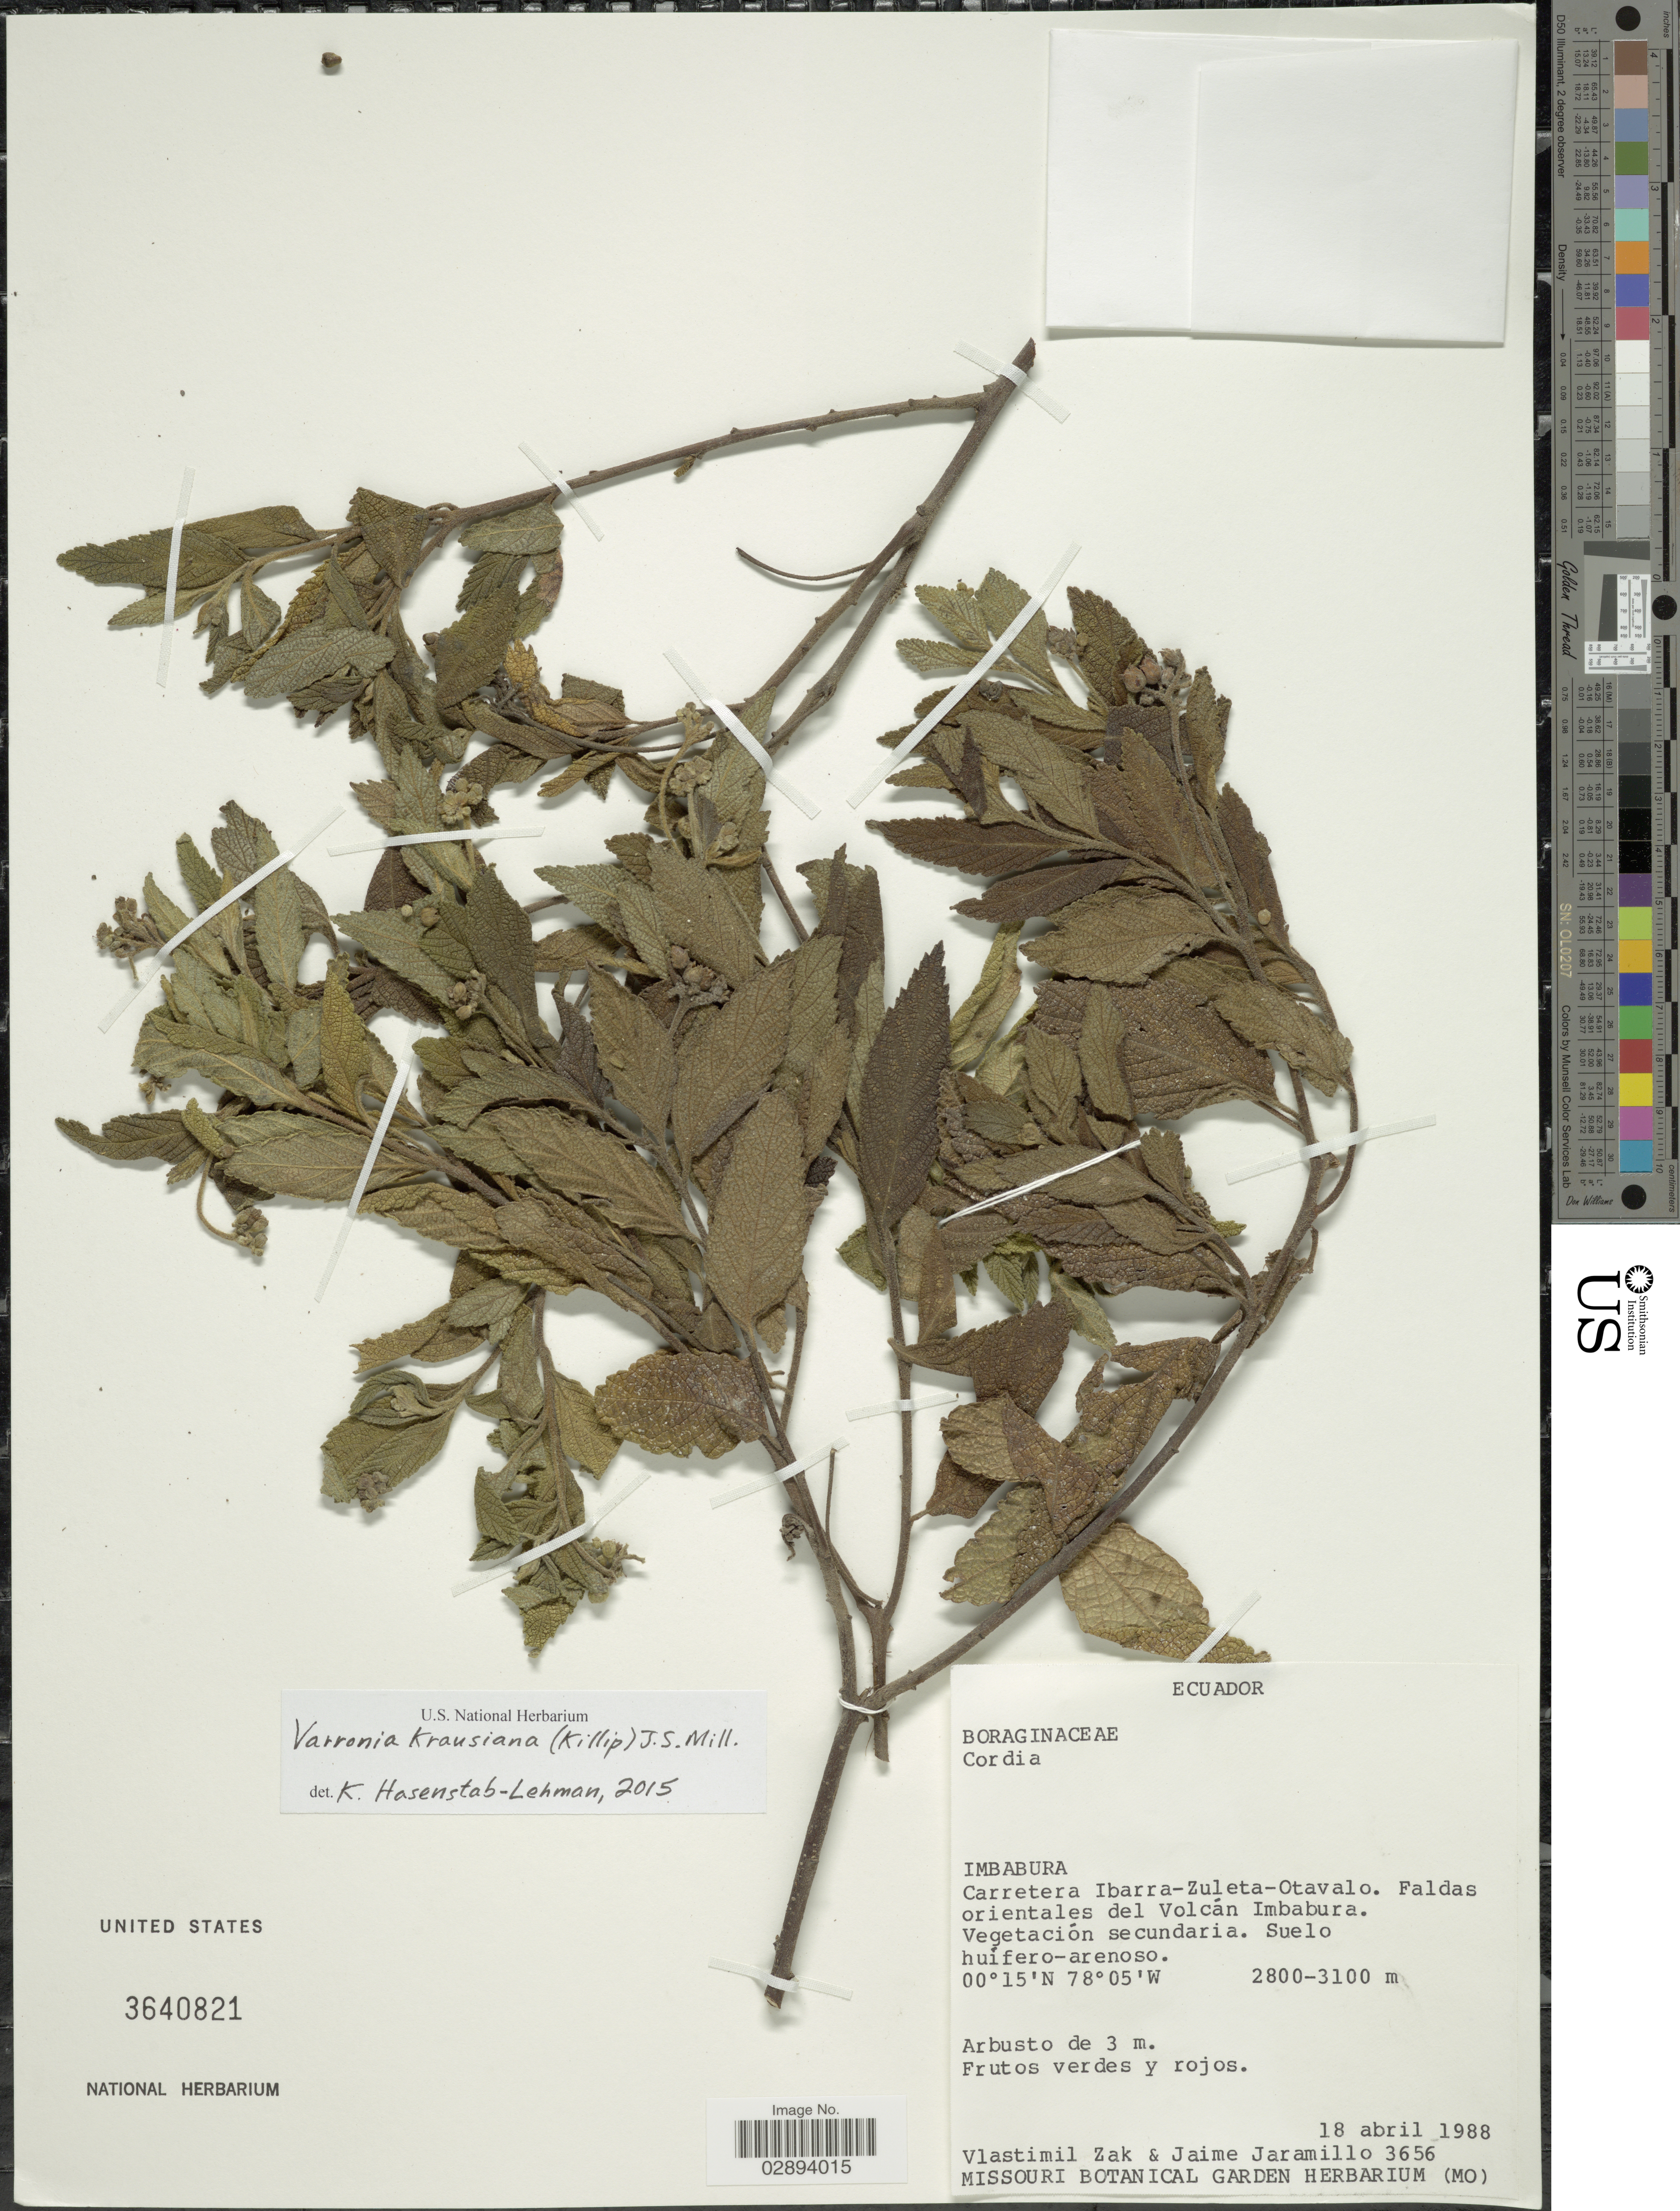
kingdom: Plantae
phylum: Tracheophyta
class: Magnoliopsida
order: Boraginales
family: Cordiaceae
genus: Varronia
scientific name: Varronia krauseana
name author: (Killip) J.S. Mill.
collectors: V. Zak & J. Jaramillo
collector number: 3656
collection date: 1988-04-18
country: Ecuador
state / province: Imbabura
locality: Carretera Ibarra-Zuleta-Otavalo, Faldas orientales del Volcán Imbabura.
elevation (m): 2800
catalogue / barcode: US 3640821